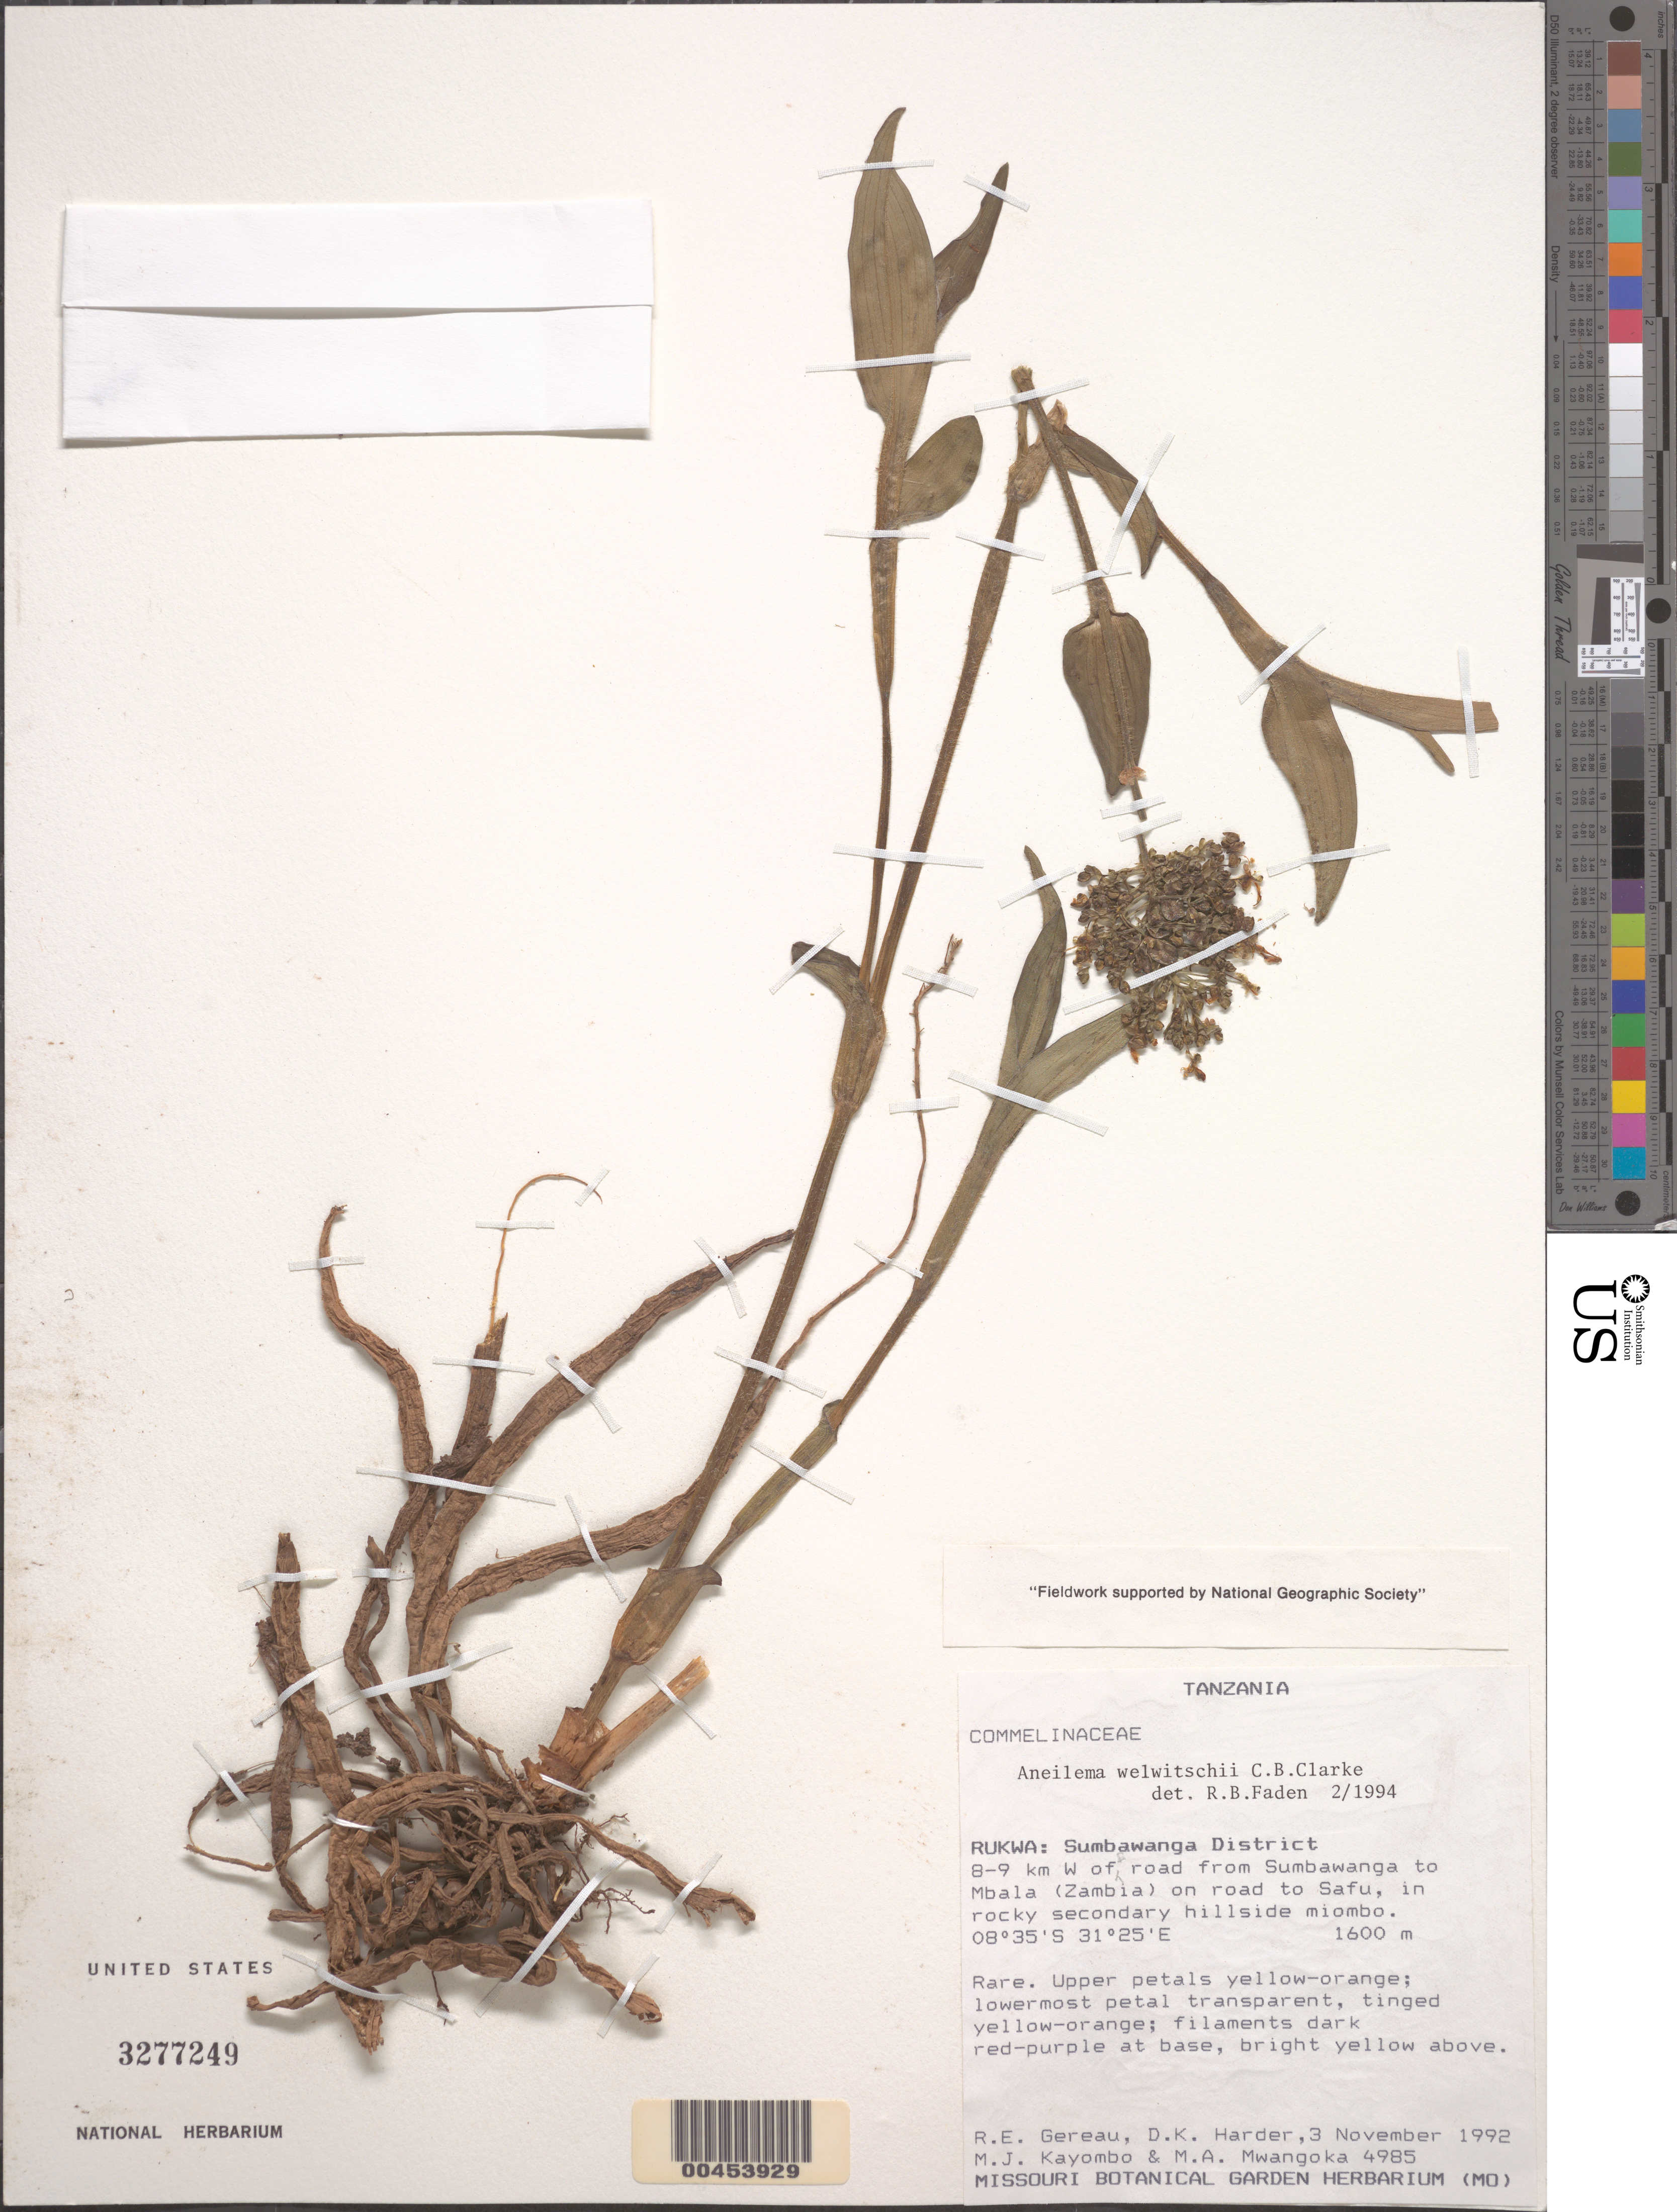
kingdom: Plantae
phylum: Tracheophyta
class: Liliopsida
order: Commelinales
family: Commelinaceae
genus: Aneilema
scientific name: Aneilema welwitschii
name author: C.B. Clarke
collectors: R. E. Gereau, D. Harder, M. A. Mwangoka & M. Kayombo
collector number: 4985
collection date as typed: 03 Nov 1992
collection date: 1992-11-03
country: Tanzania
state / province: Rukwa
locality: Sumbawanga dist., w of road from sumbawanga to mbala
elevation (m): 1600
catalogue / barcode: US 3277249